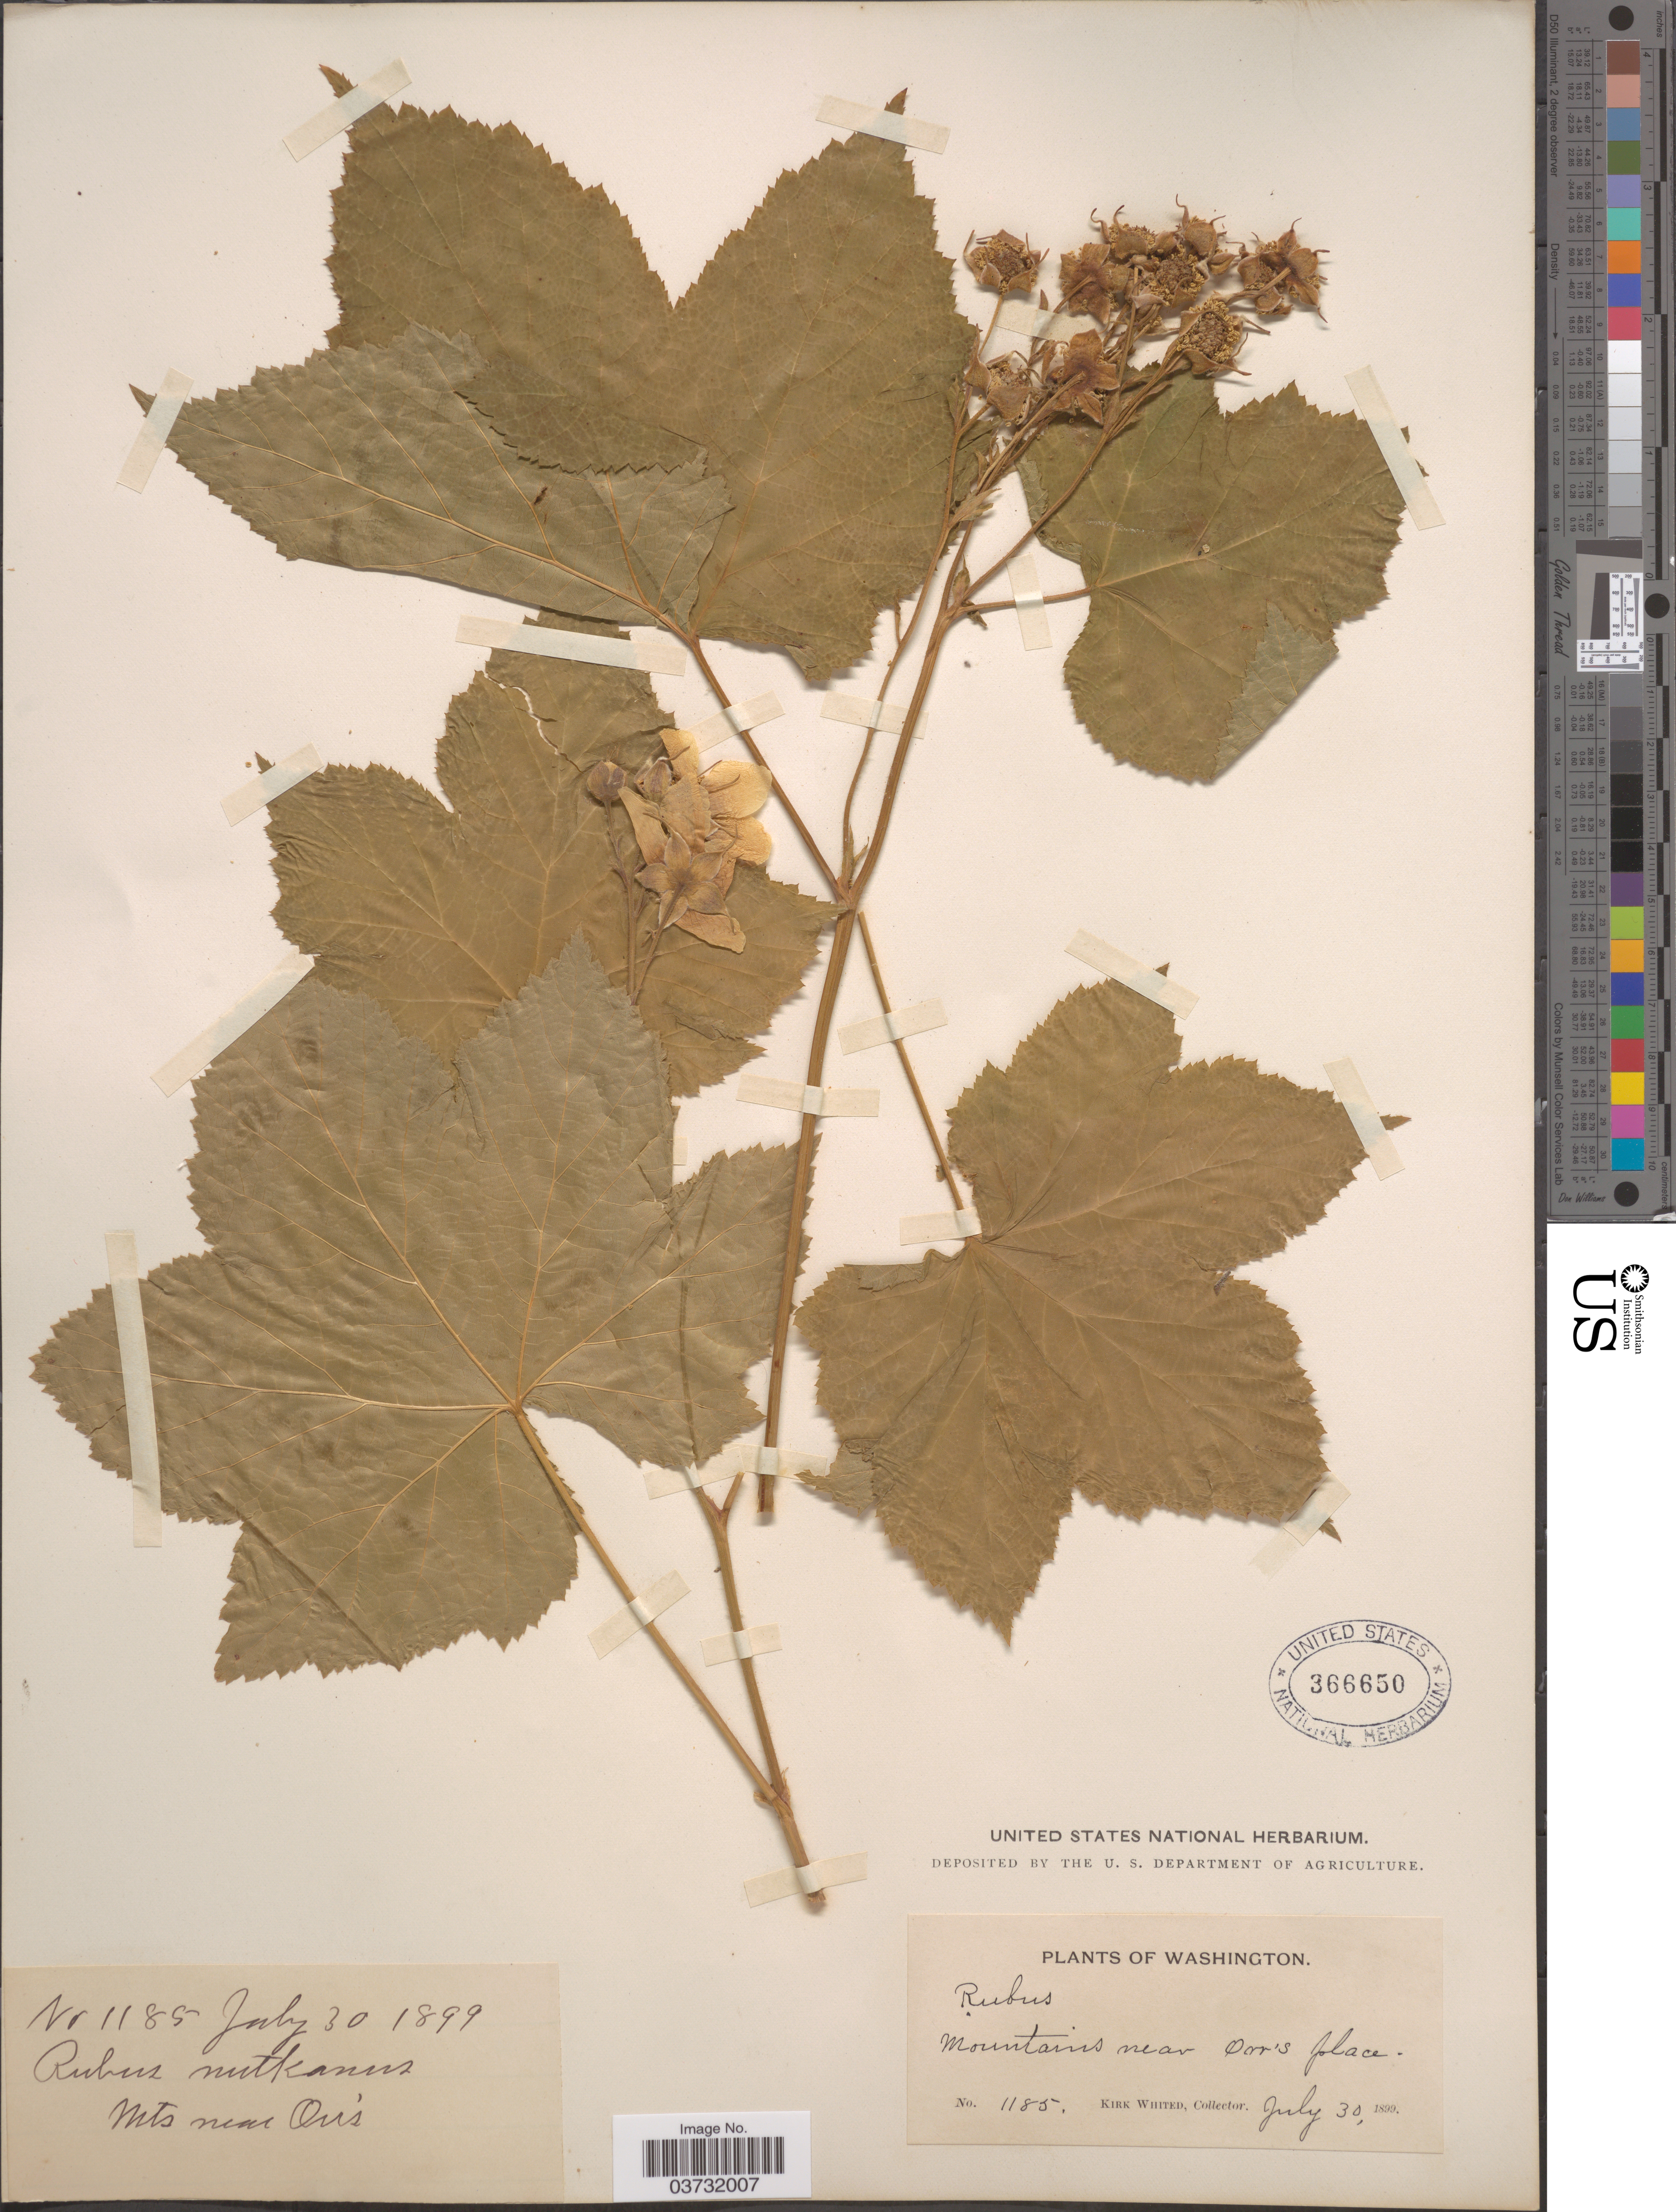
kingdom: Plantae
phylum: Tracheophyta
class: Magnoliopsida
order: Rosales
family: Rosaceae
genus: Rubus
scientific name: Rubus parviflorus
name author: Nutt.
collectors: K. Whited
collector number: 1185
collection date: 1899-07-30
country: United States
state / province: Washington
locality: Mountains near Orr's Place.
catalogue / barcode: US 366650